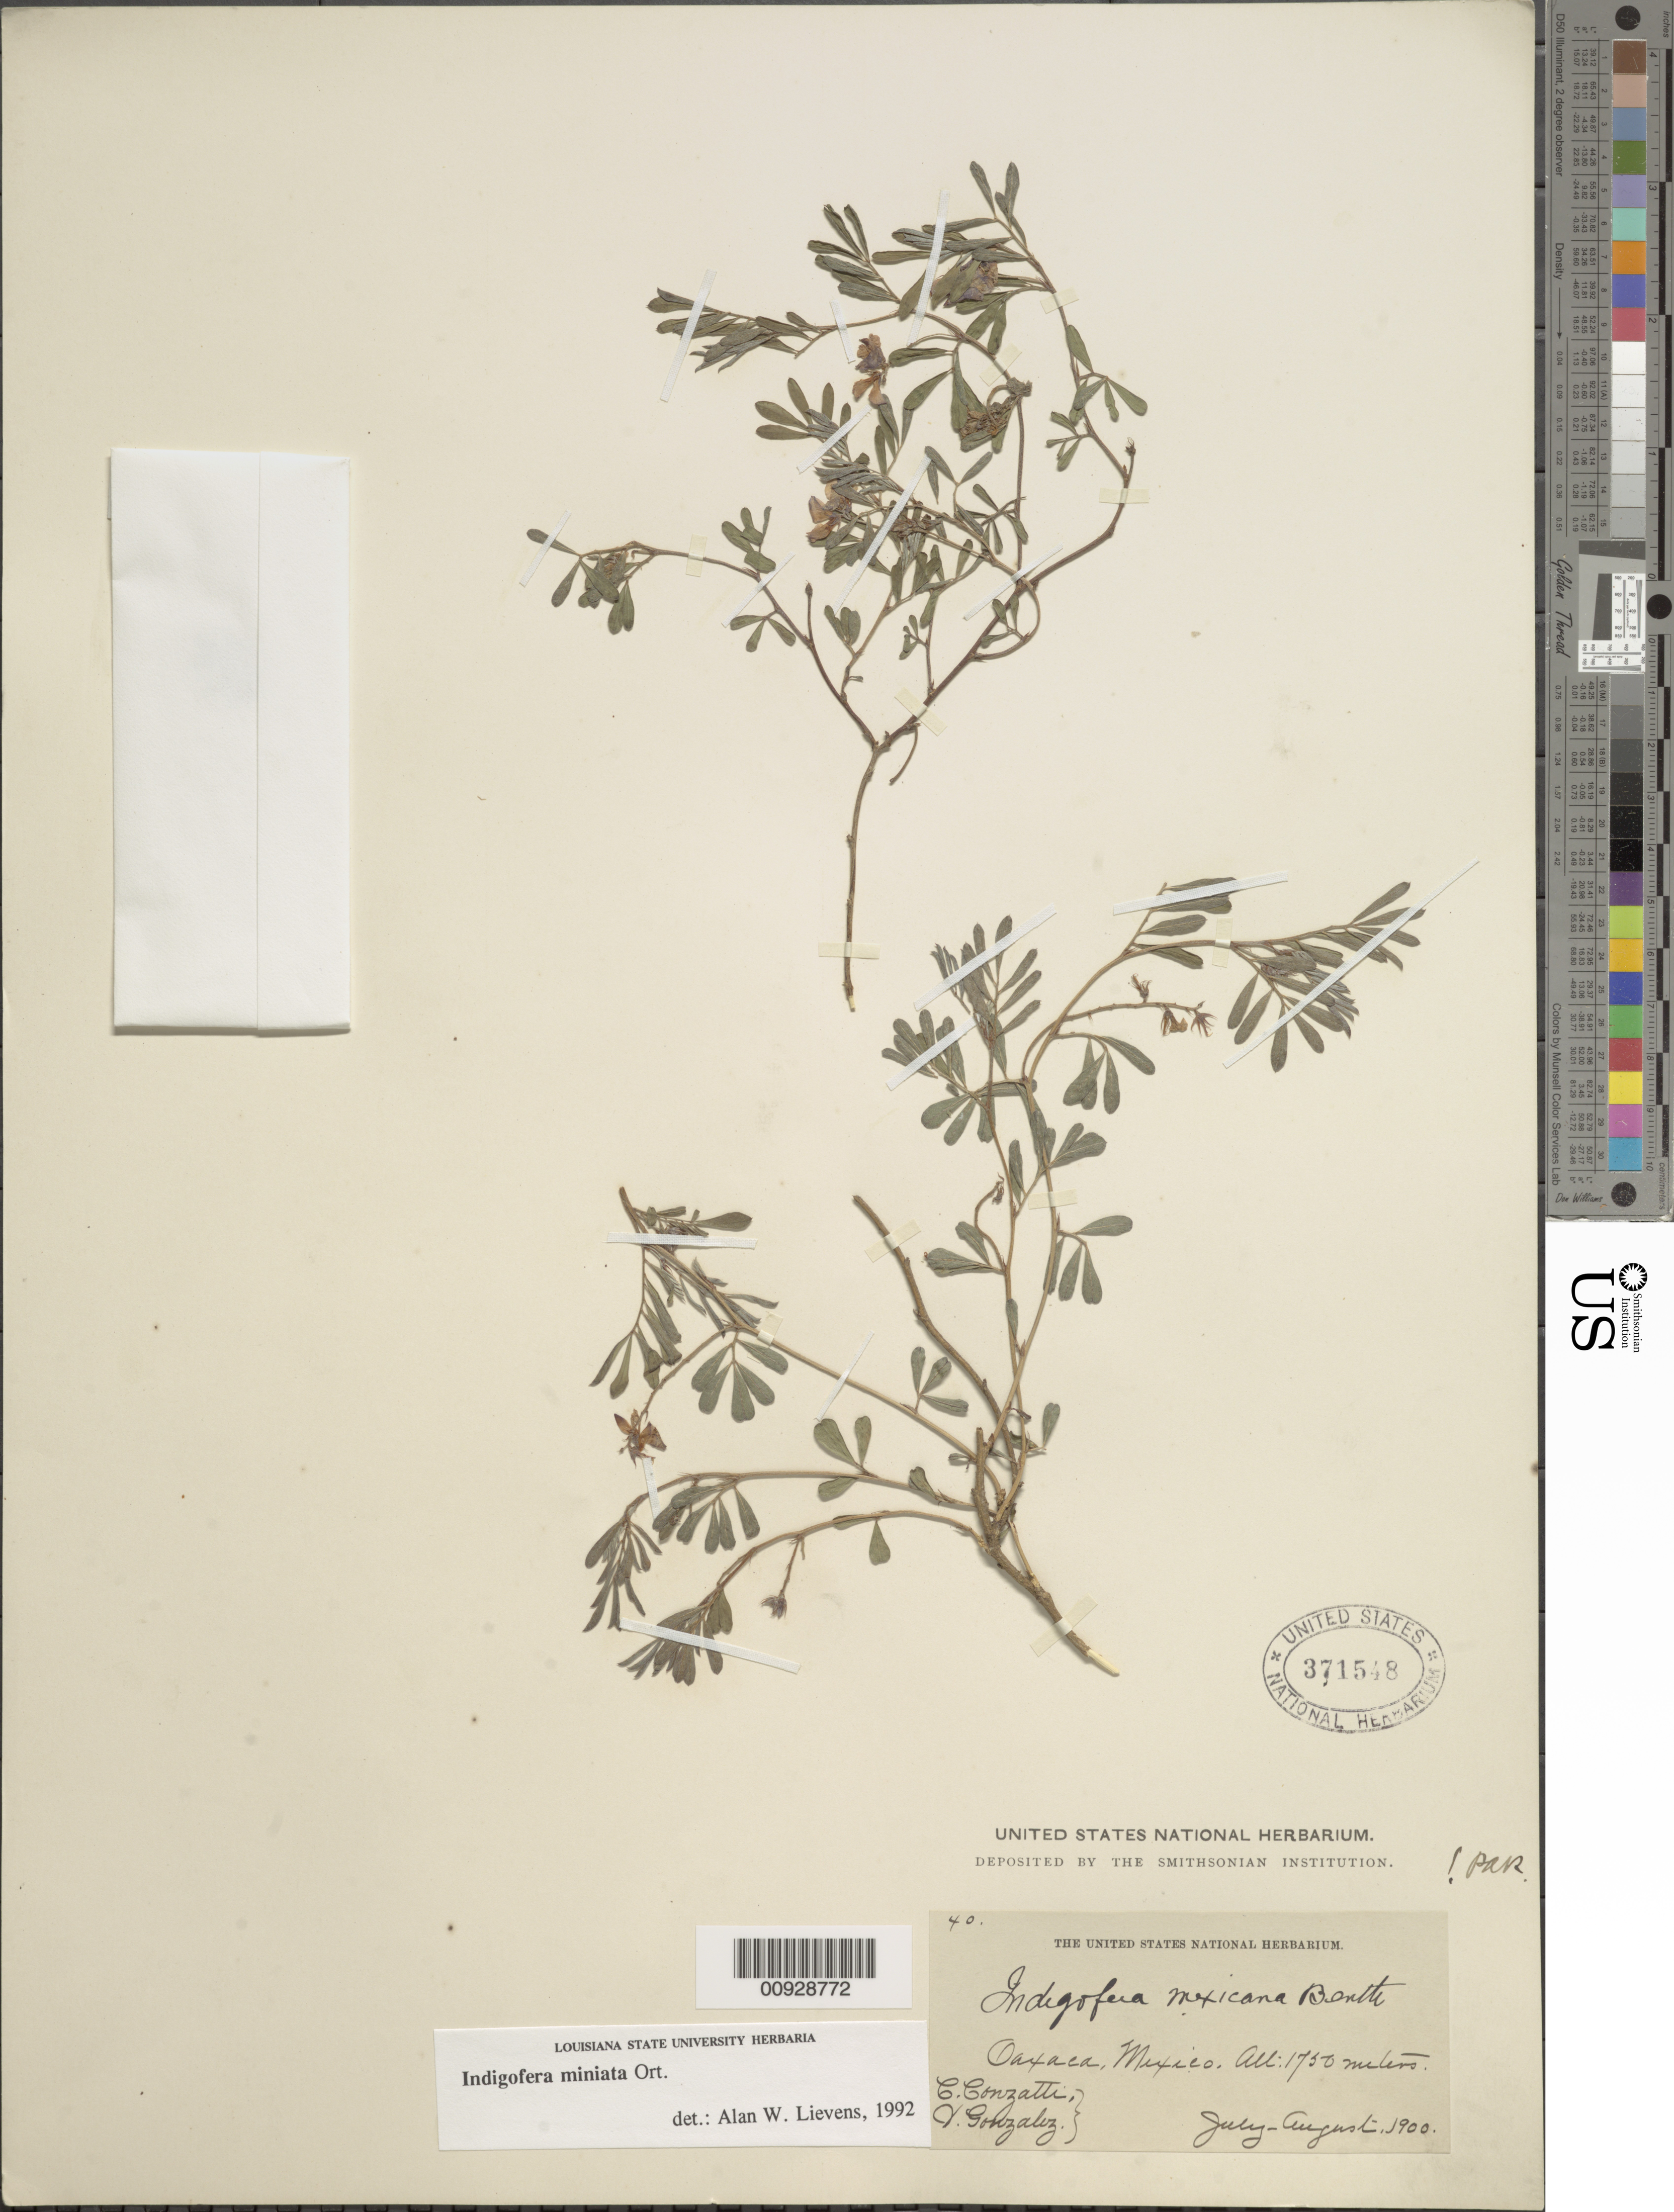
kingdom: Plantae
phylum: Tracheophyta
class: Magnoliopsida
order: Fabales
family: Fabaceae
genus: Indigofera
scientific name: Indigofera miniata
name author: Orteg.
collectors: C. Conzatti & V. Gonzalez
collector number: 40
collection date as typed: Jul 1900 to -- Aug 1900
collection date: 1900-07/1900-08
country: Mexico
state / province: Oaxaca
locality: Oaxaca.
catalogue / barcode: US 371548